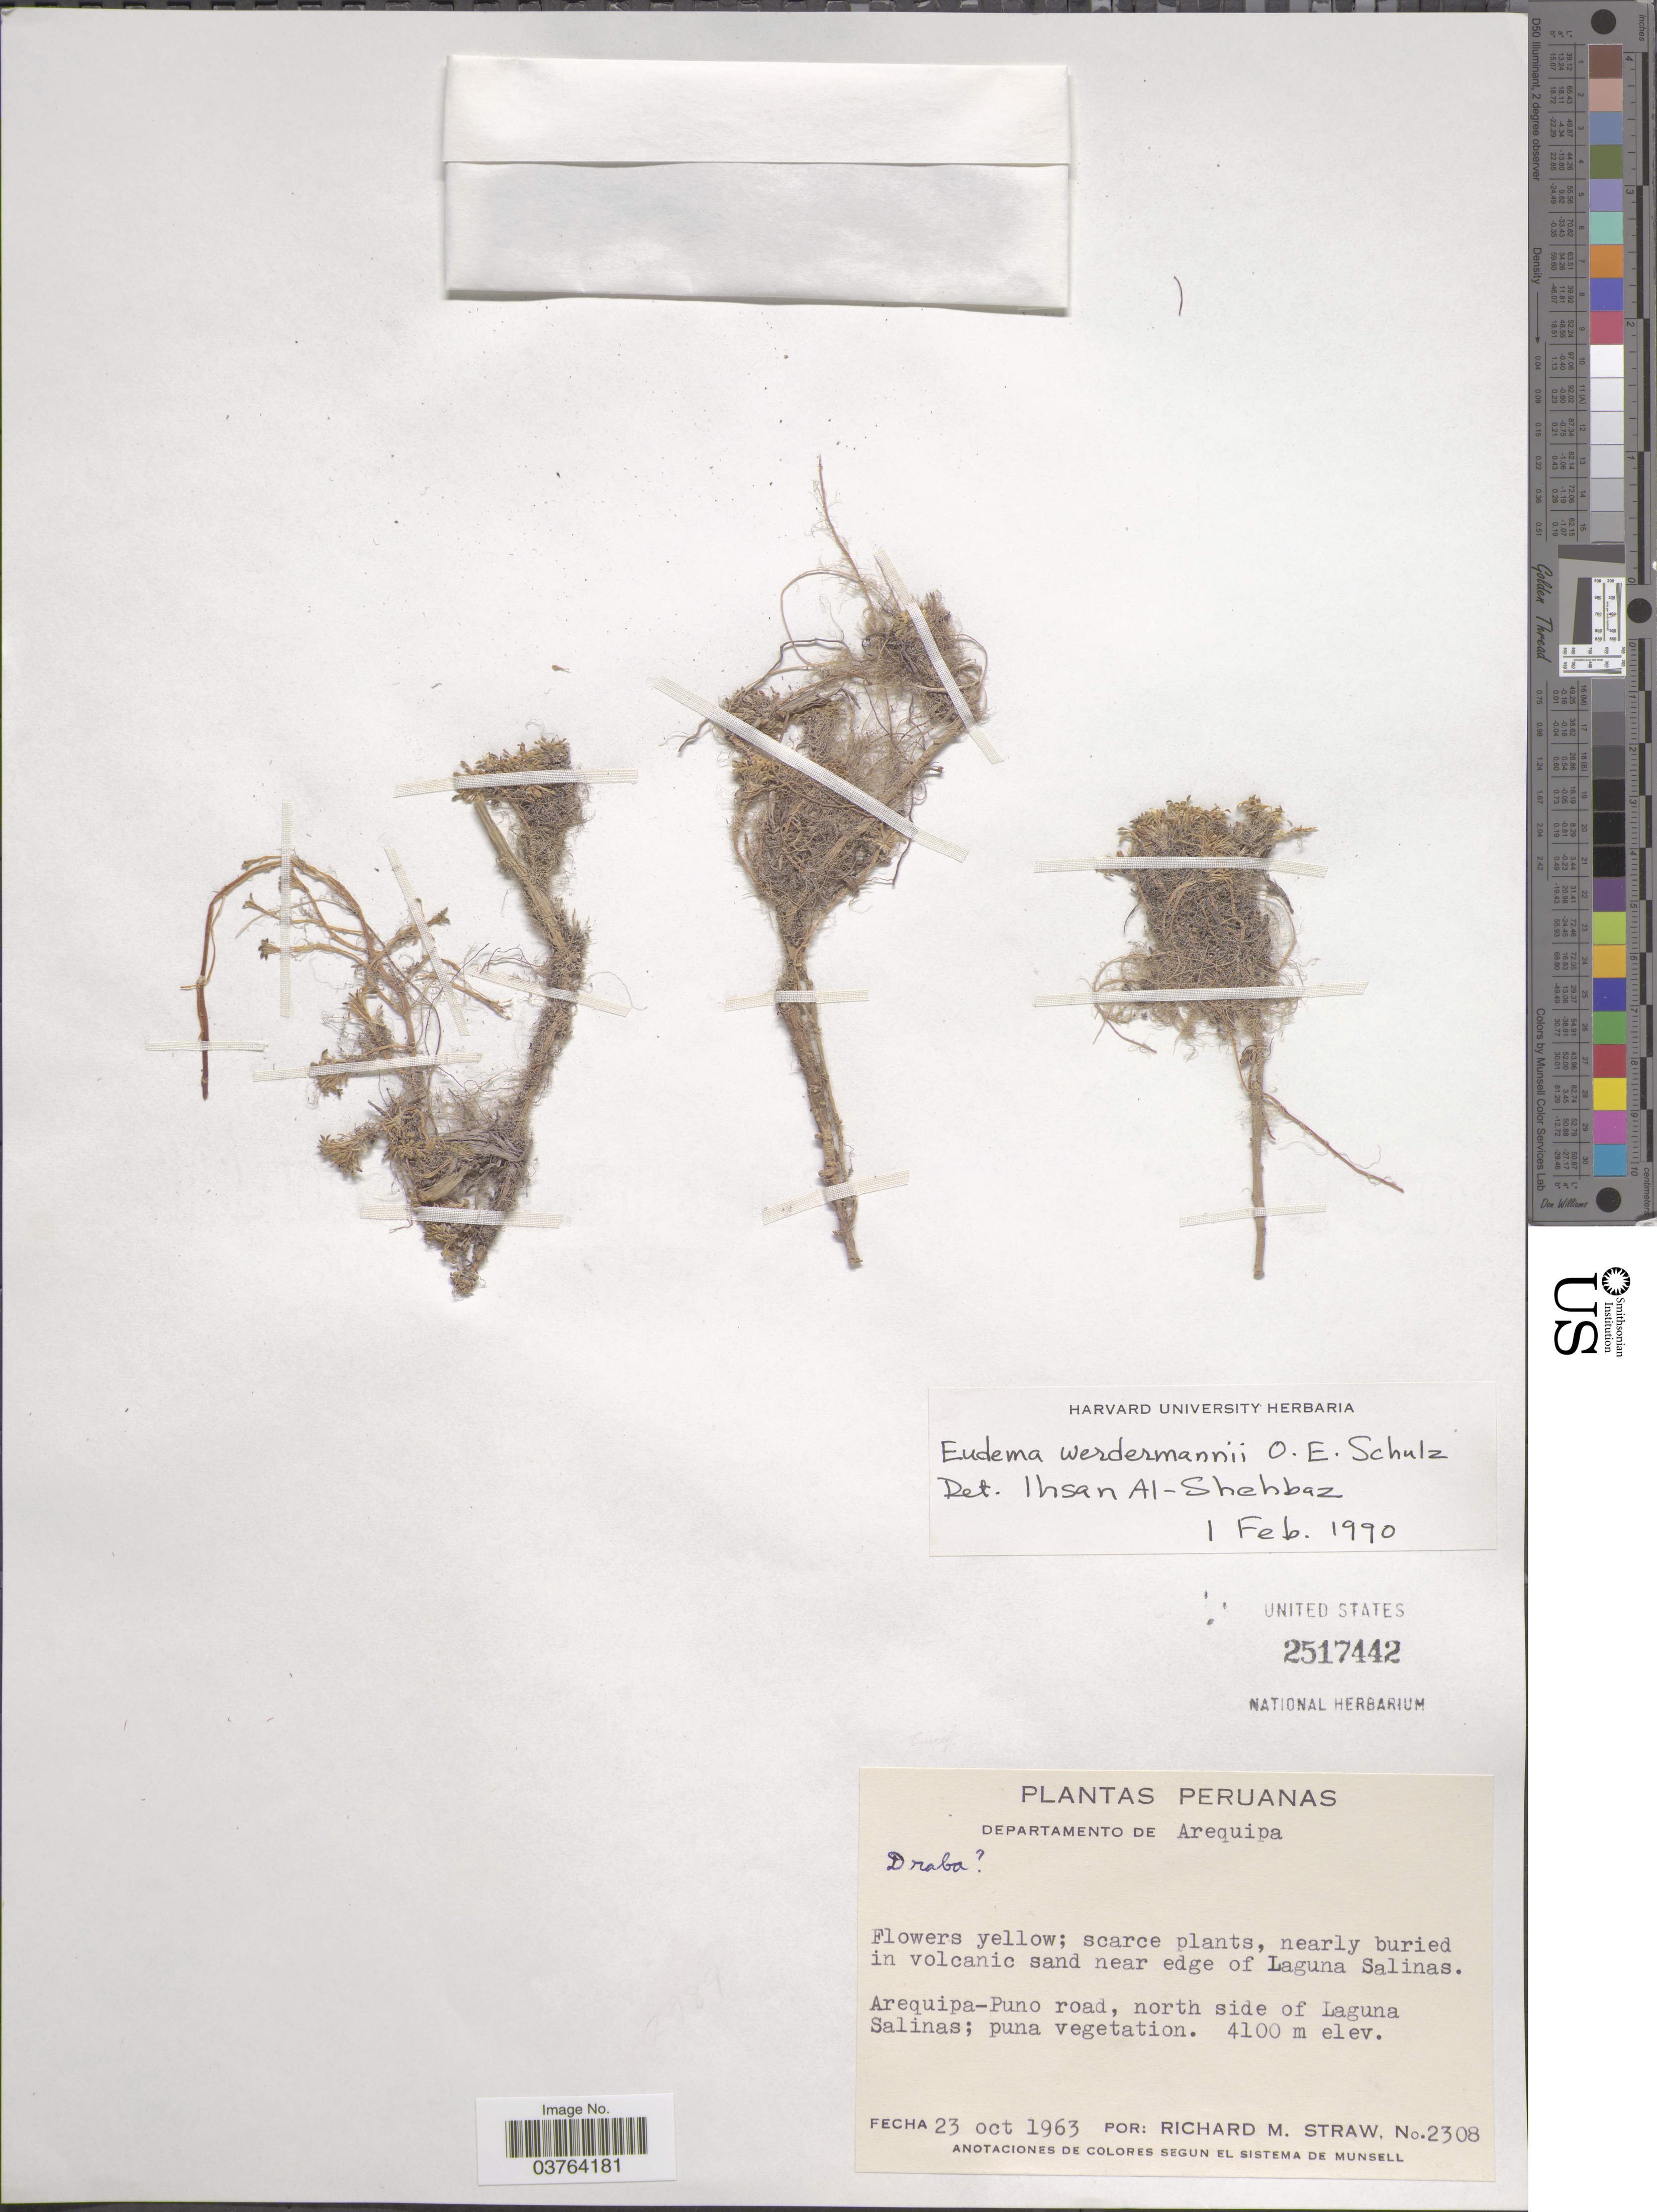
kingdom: Plantae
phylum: Tracheophyta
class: Magnoliopsida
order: Brassicales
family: Brassicaceae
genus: Eudema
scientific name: Eudema werdermannii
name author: O.E. Schulz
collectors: R. M. Straw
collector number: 2308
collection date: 1963-10-23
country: Peru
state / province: Arequipa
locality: Departamento de Arequipa. Near edge of Laguna Salinas. Arequipa-Puno road, north side of Laguna Salinas.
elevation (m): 4100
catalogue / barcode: US 2517442